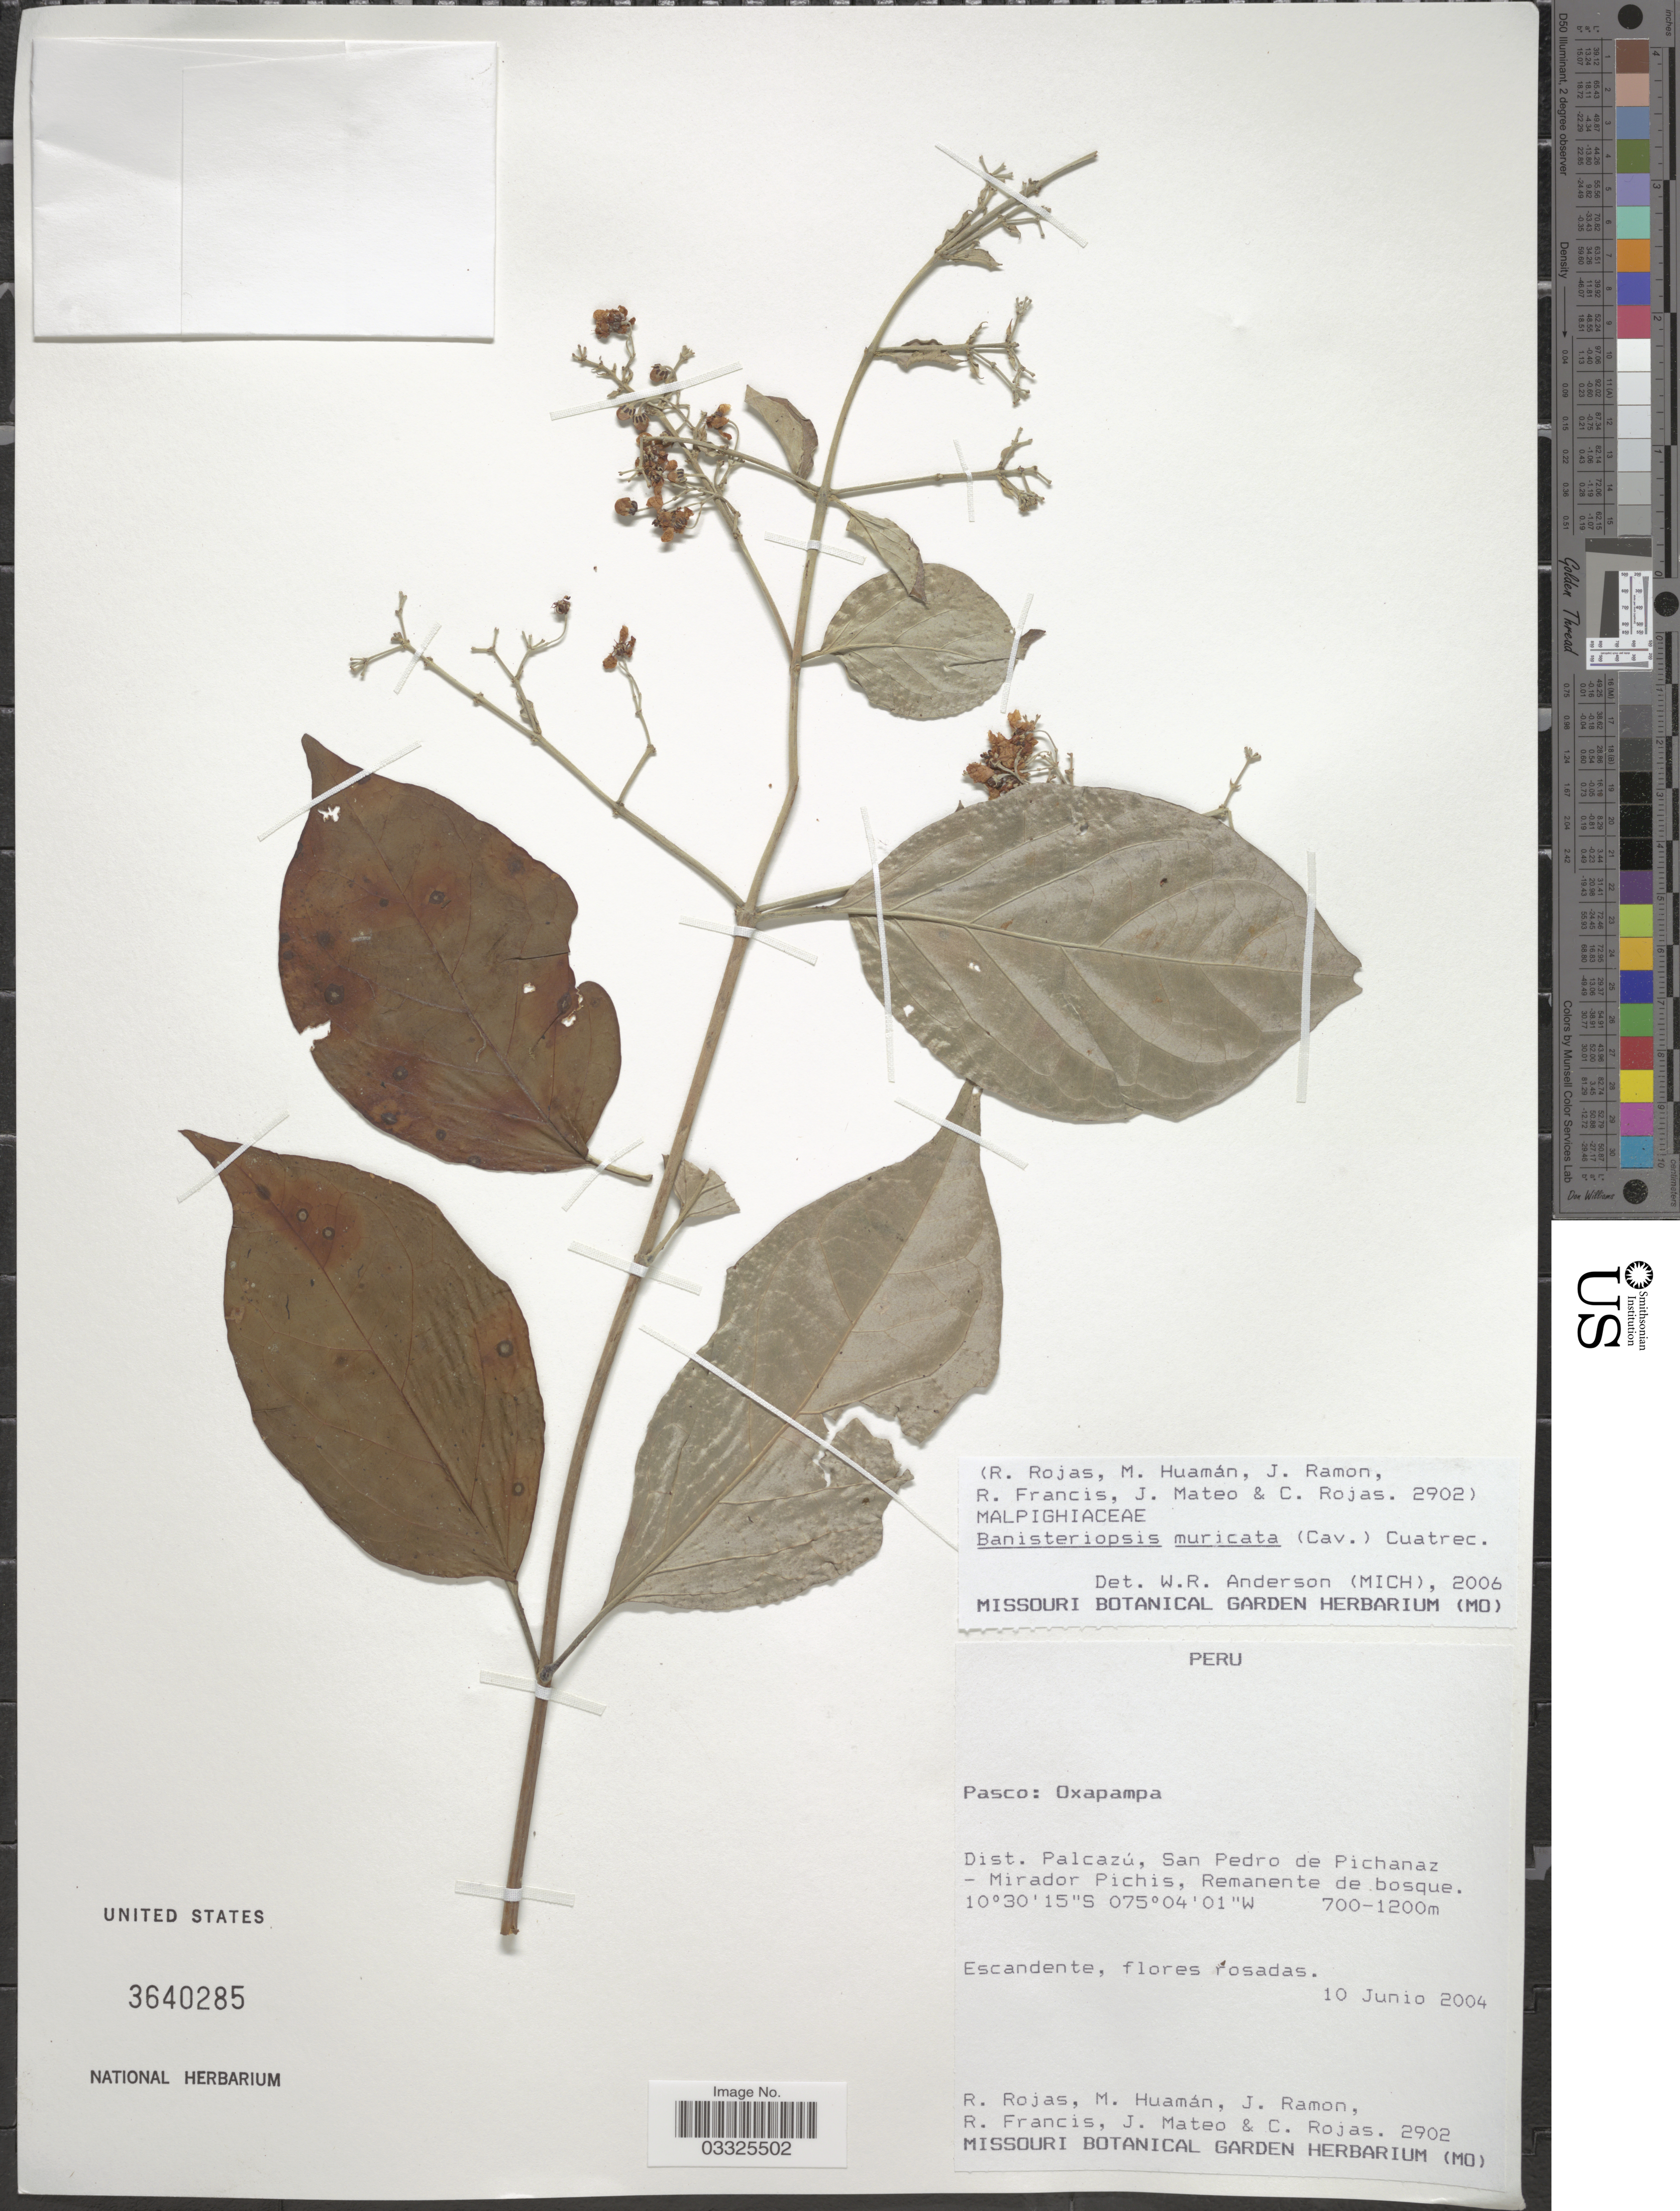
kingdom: Plantae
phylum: Tracheophyta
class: Magnoliopsida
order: Malpighiales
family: Malpighiaceae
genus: Banisteriopsis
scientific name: Banisteriopsis muricata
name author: (Cav.) Cuatrec.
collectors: R. Rojas, M. Huamán, J. Ramon, R. Francis & et al.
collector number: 2902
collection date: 2004-06-10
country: Peru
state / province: Pasco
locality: Oxapampa, Dist. Palcazú, San Pedro de Pichanaz - Mirador Pichis.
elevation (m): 700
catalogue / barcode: US 3640285